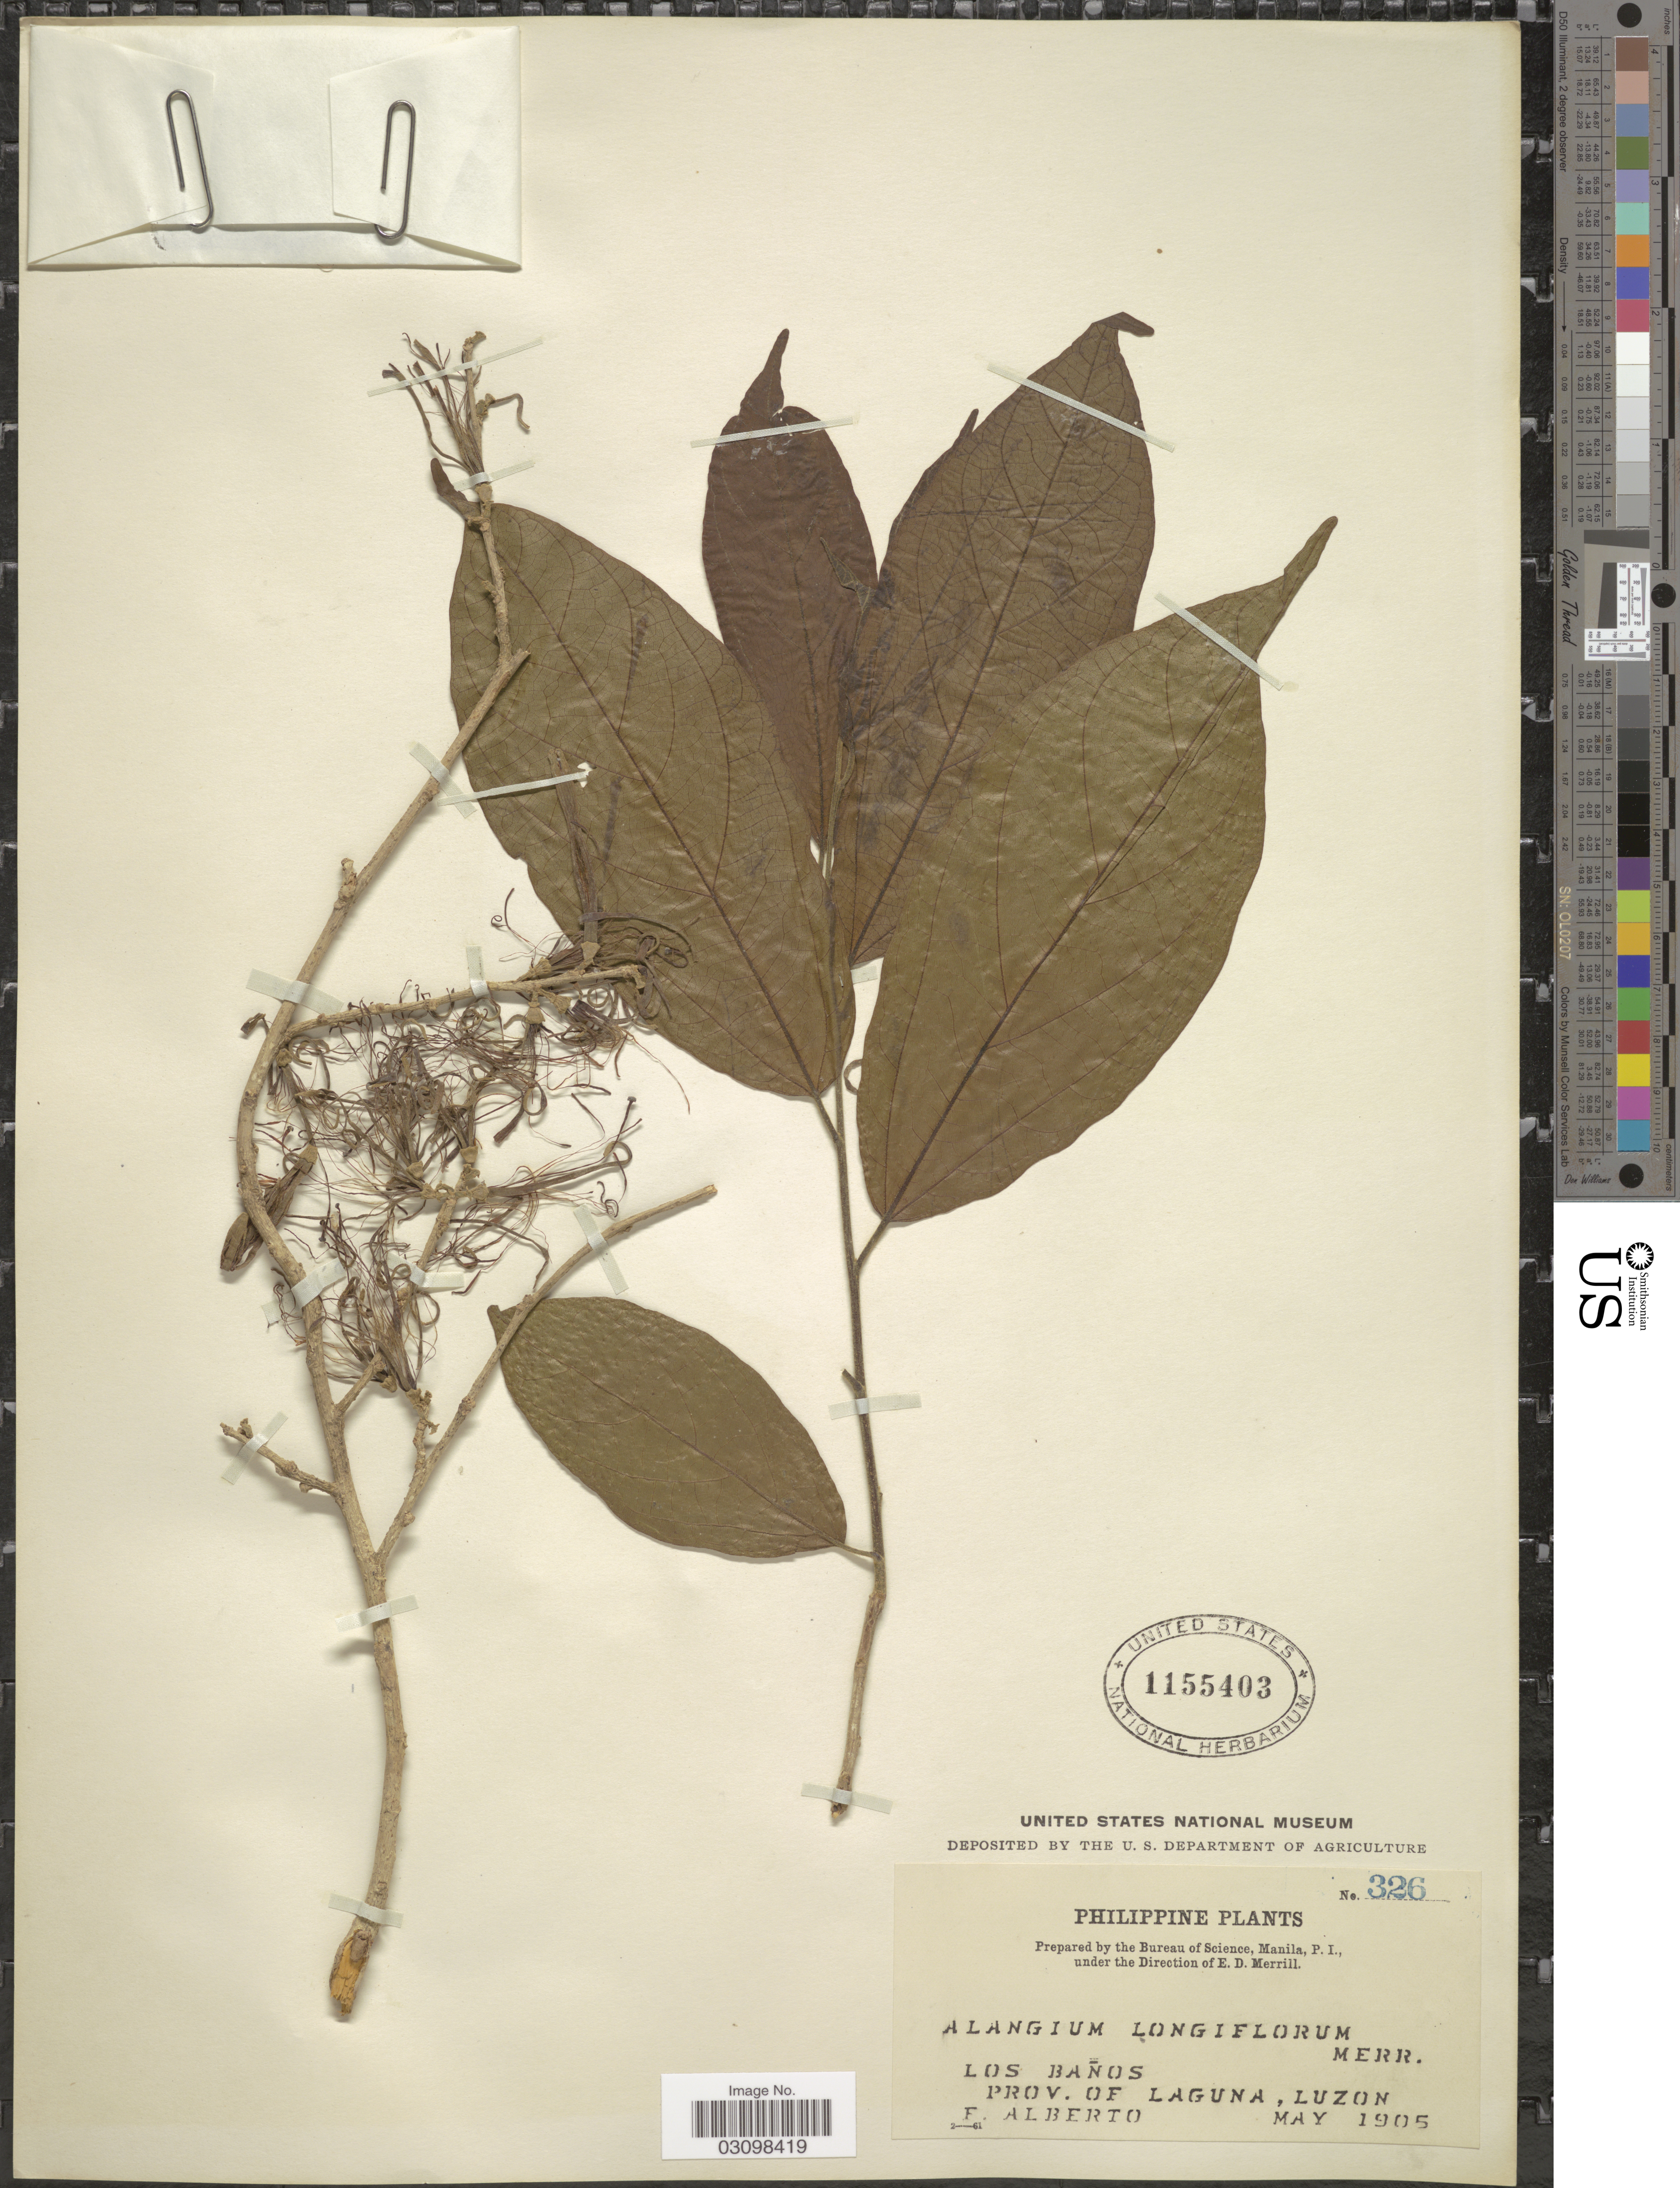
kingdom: Plantae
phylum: Tracheophyta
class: Magnoliopsida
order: Cornales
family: Cornaceae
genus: Alangium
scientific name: Alangium longiflorum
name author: Merr.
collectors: F. Alberto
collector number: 326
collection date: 1905-05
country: Philippines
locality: Los Baños. Prov. of Laguna, Luzon.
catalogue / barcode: US 1155403